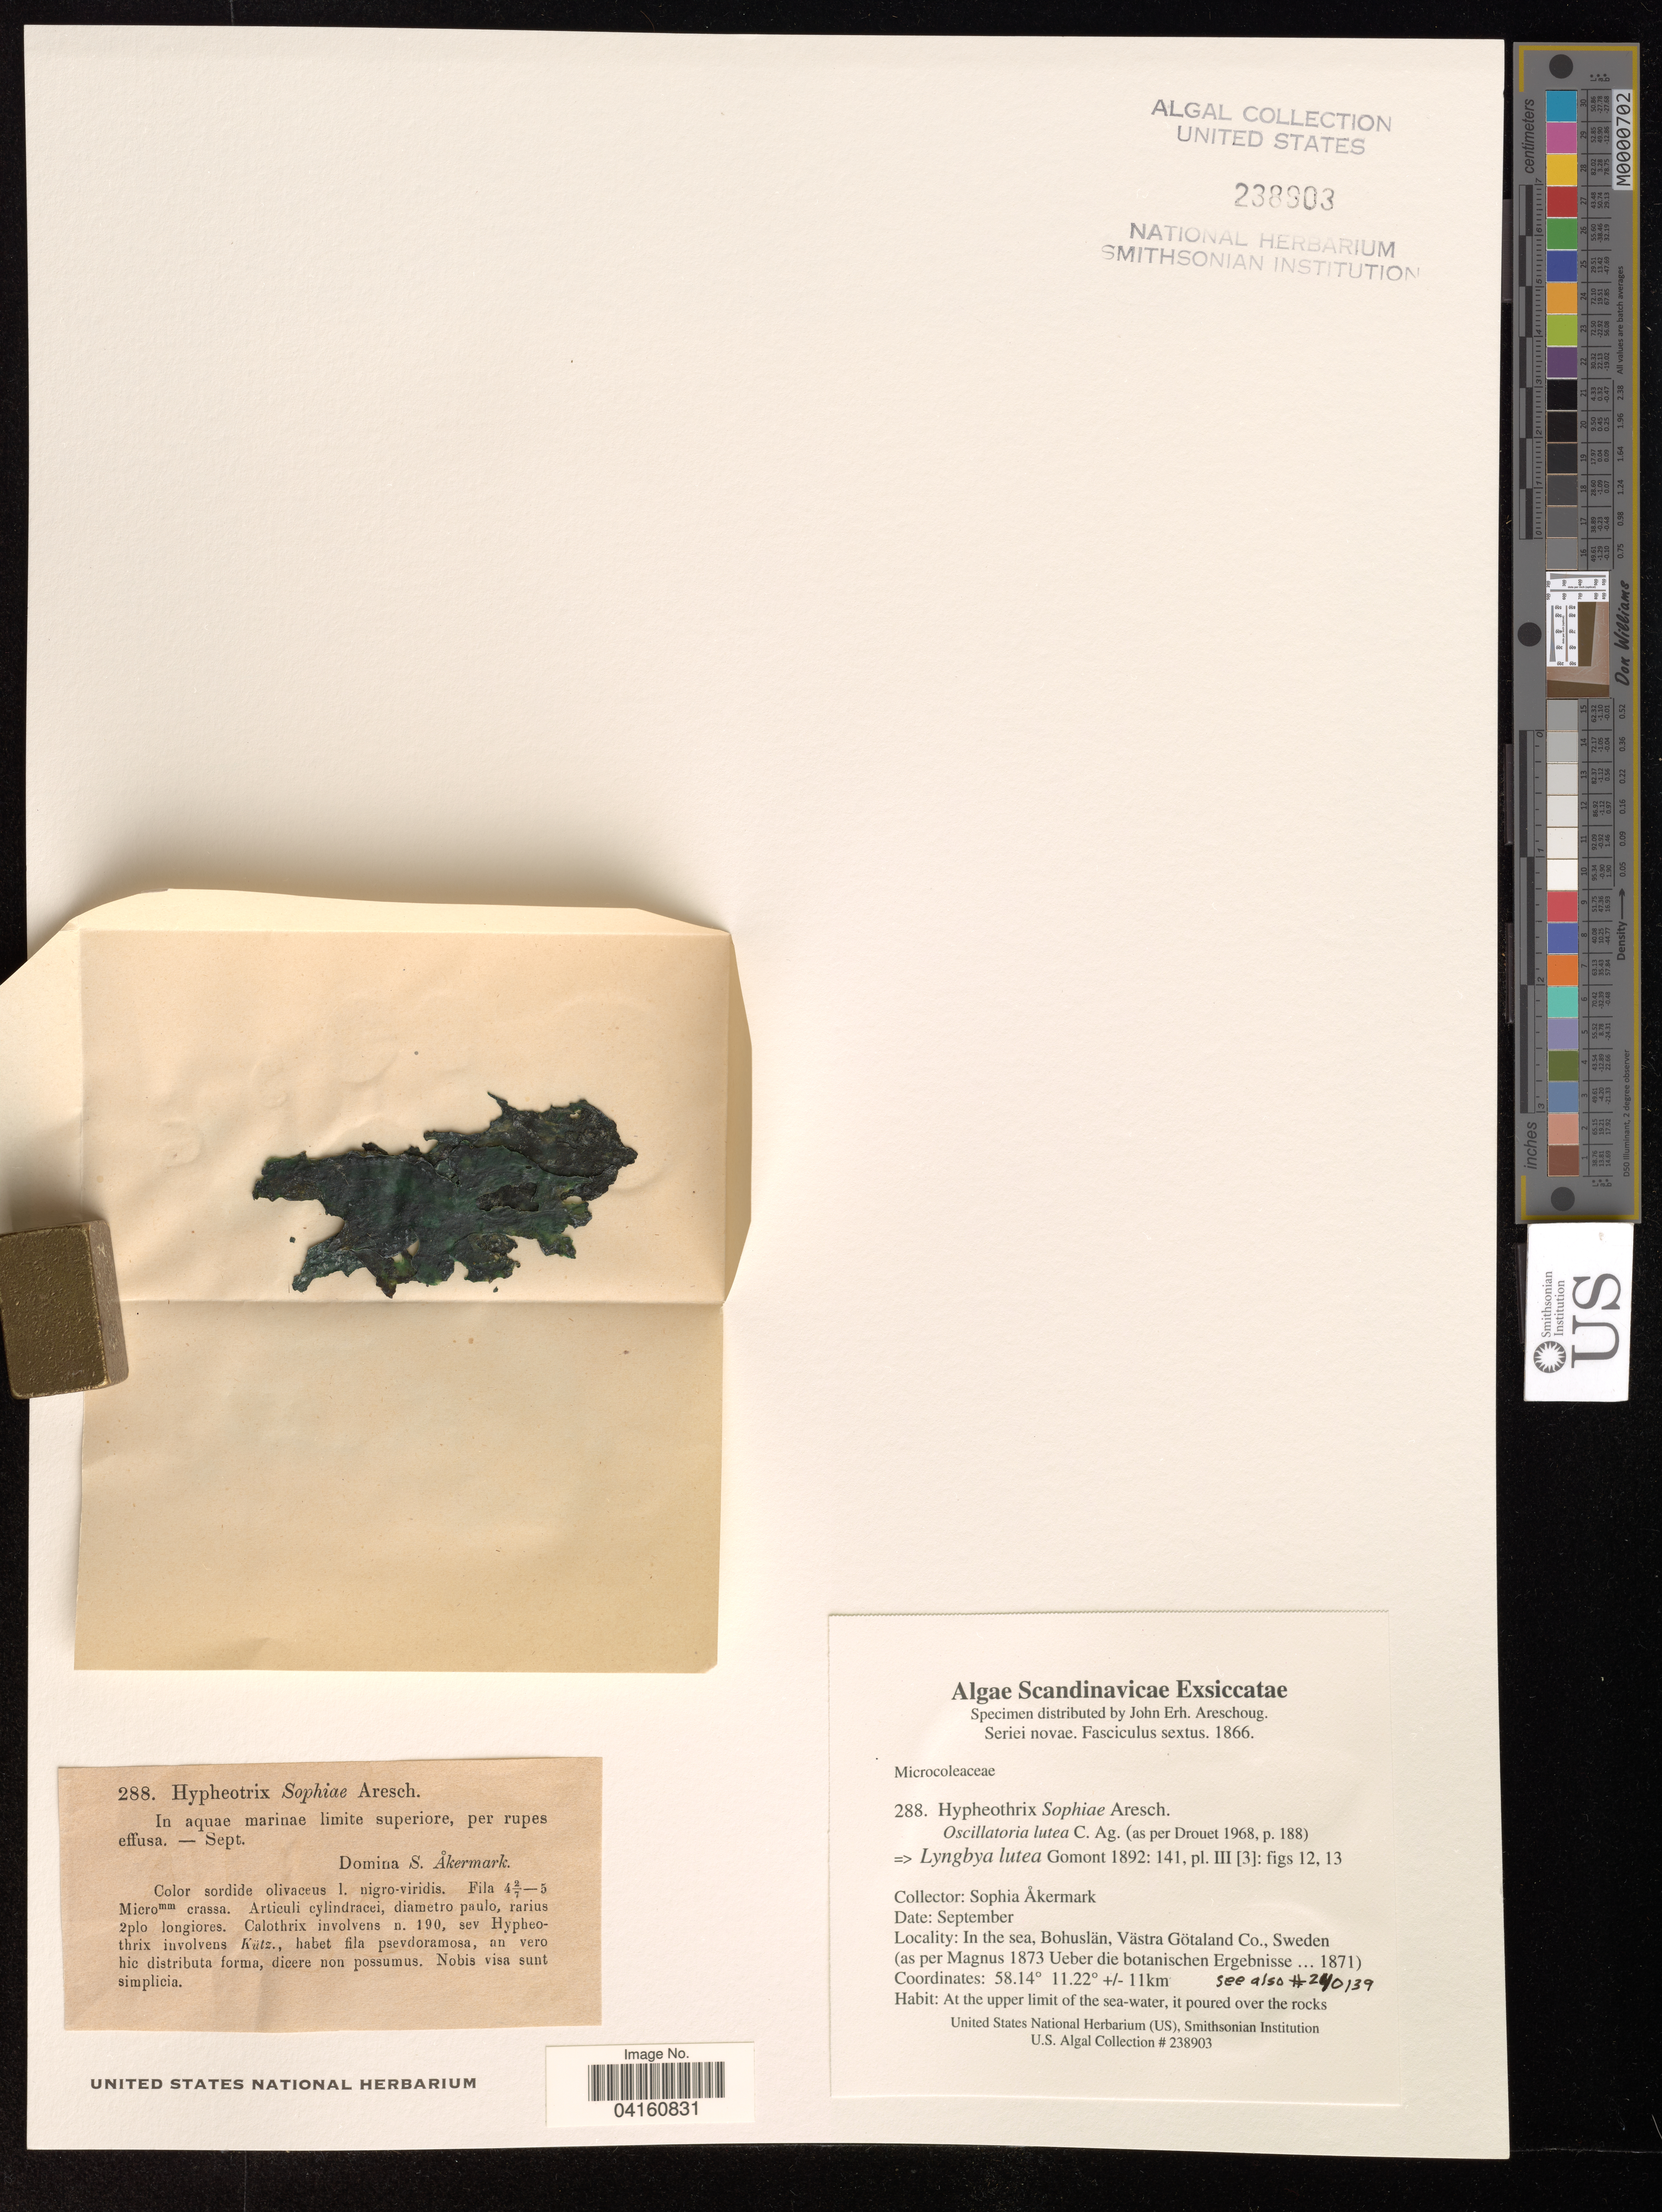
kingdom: Bacteria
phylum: Cyanobacteria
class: Cyanobacteriia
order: Cyanobacteriales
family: Microcoleaceae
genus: Lyngbya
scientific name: Lyngbya lutea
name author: Gomont ex Gomont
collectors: S. Akermark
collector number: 288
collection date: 1866-09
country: Sweden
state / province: Västra Götaland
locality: Bohuslan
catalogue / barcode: US 238903